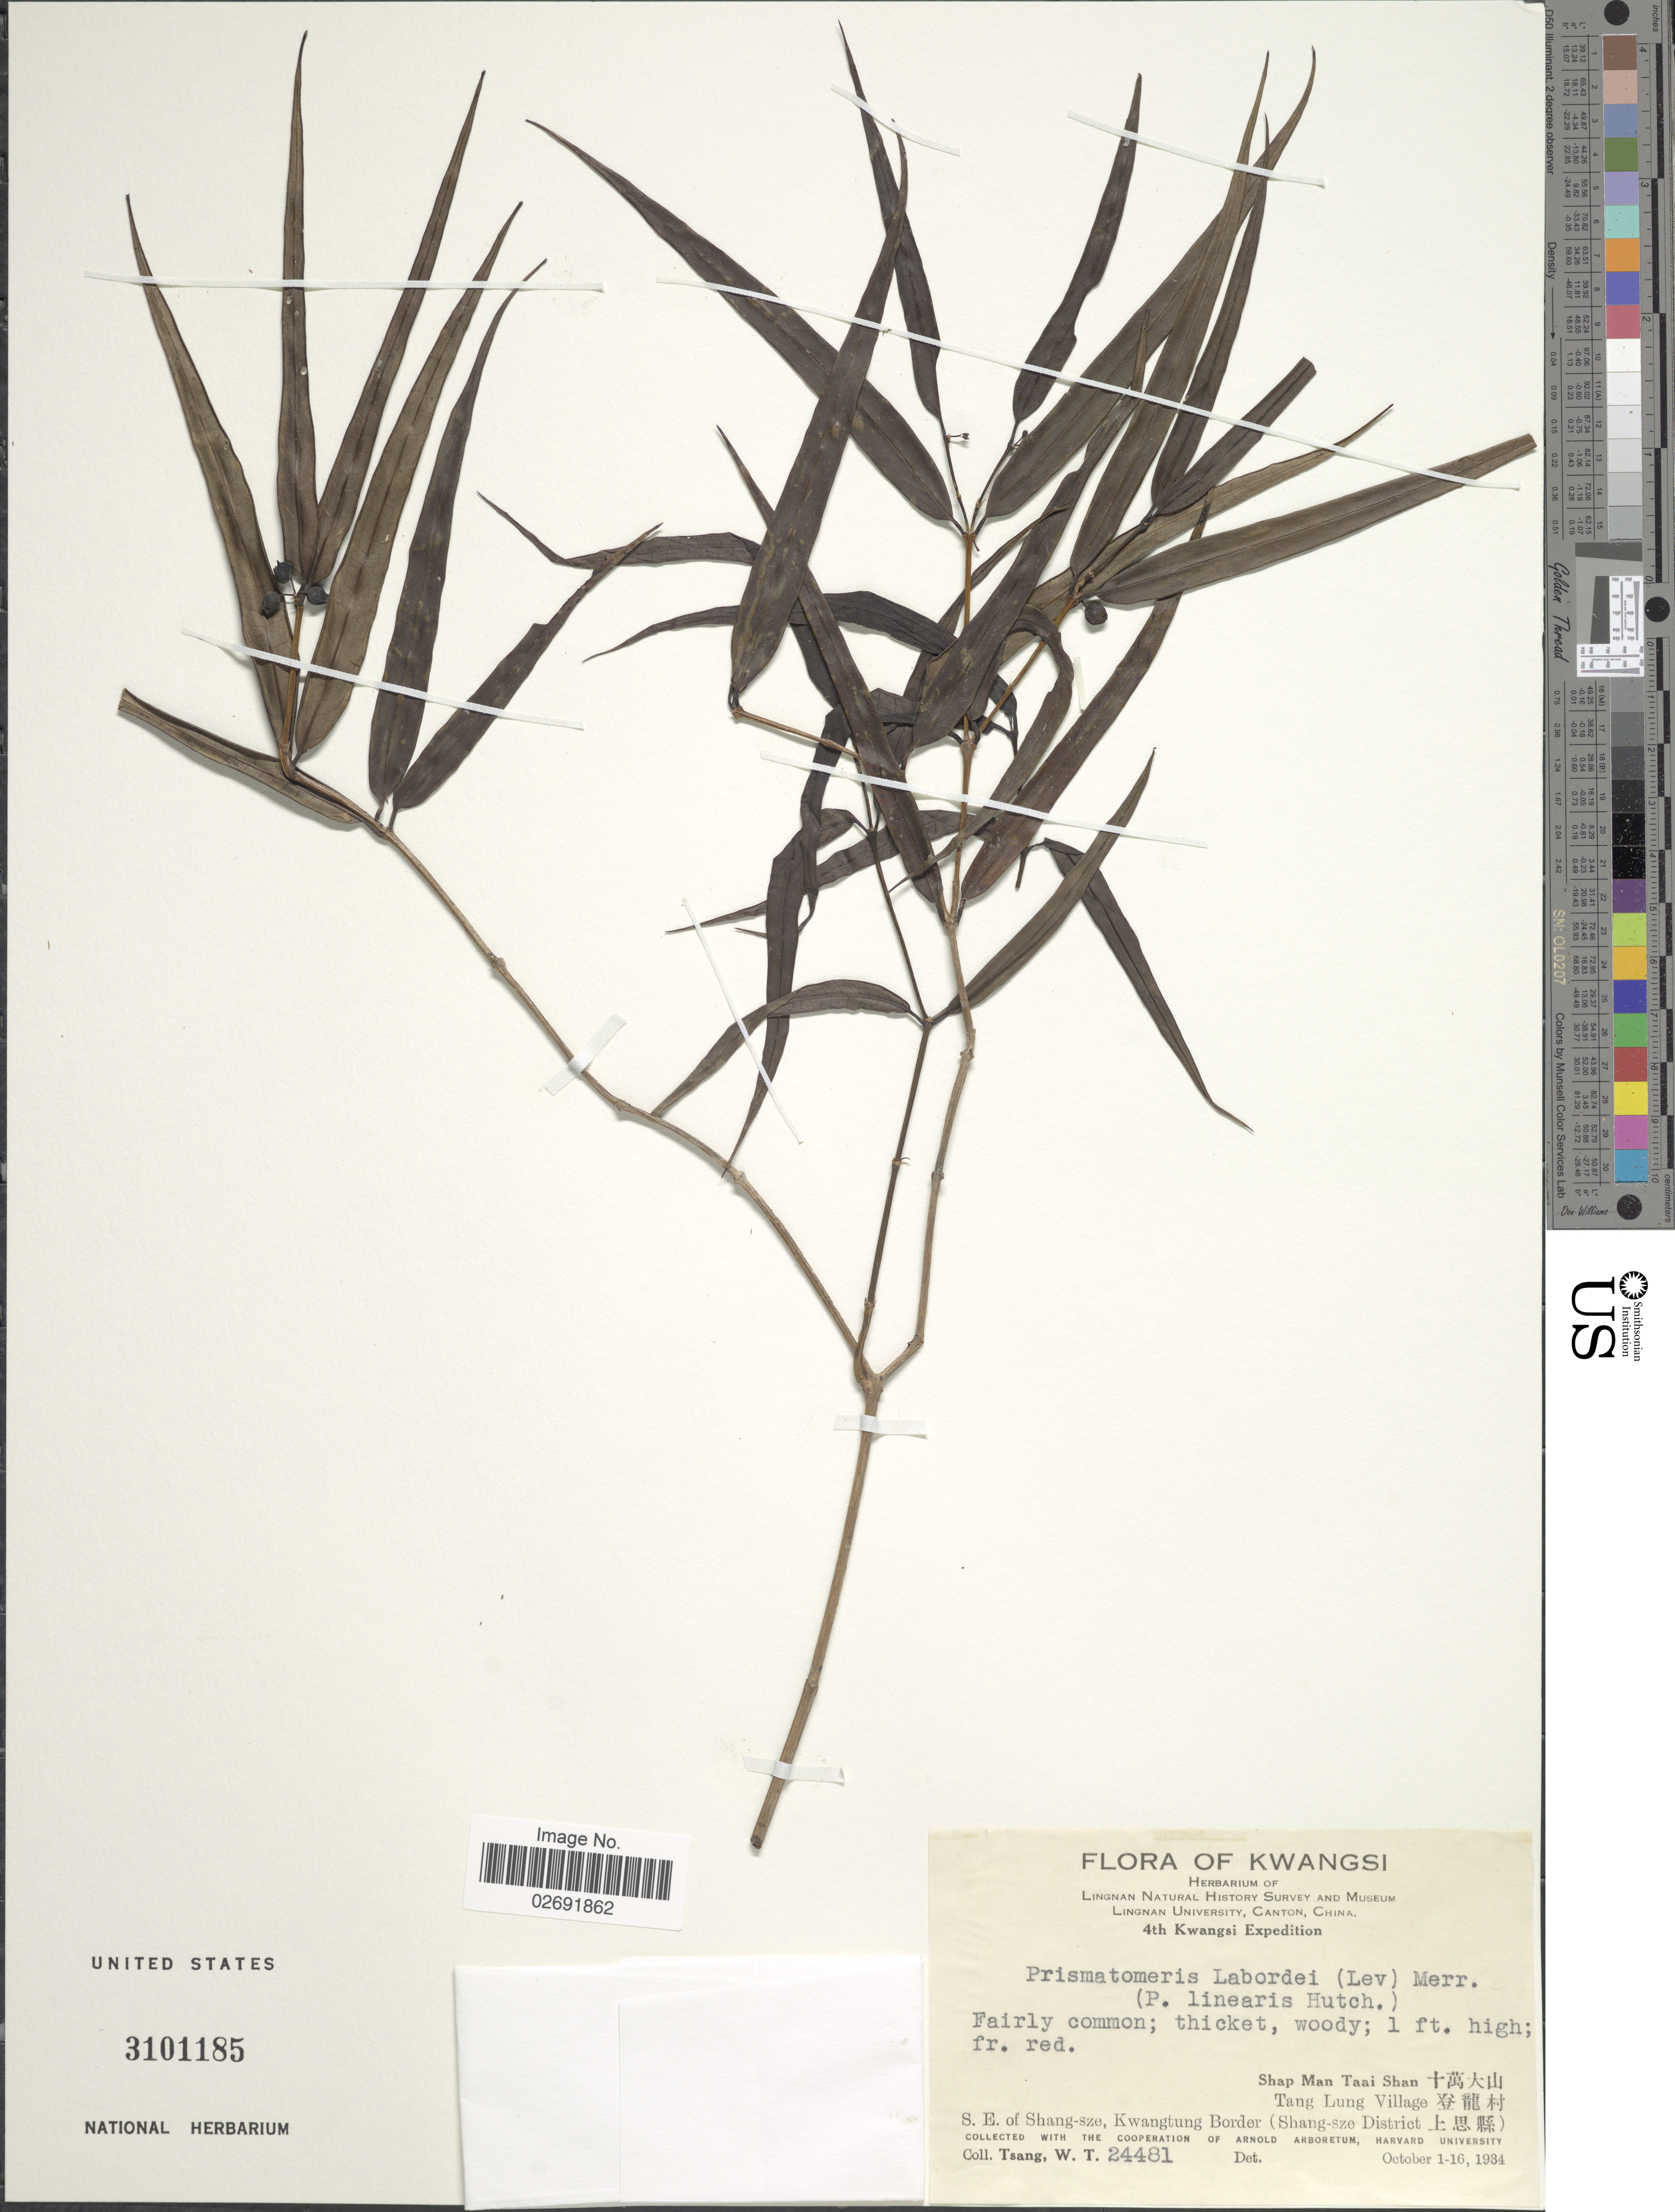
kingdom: Plantae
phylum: Tracheophyta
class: Magnoliopsida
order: Gentianales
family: Rubiaceae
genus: Prismatomeris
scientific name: Prismatomeris labordei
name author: (H. Lév.) Merr. ex Rehder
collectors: W. T. Tsang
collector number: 24481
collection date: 1934-10-01/1934-10-16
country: China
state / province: Guangxi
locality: Kwangsi, Shap Man Taai Shan, Tang Lung Village, S.E. of Shang-sze, Kwangtung Border (Shang-sze District)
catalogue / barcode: US 3101185